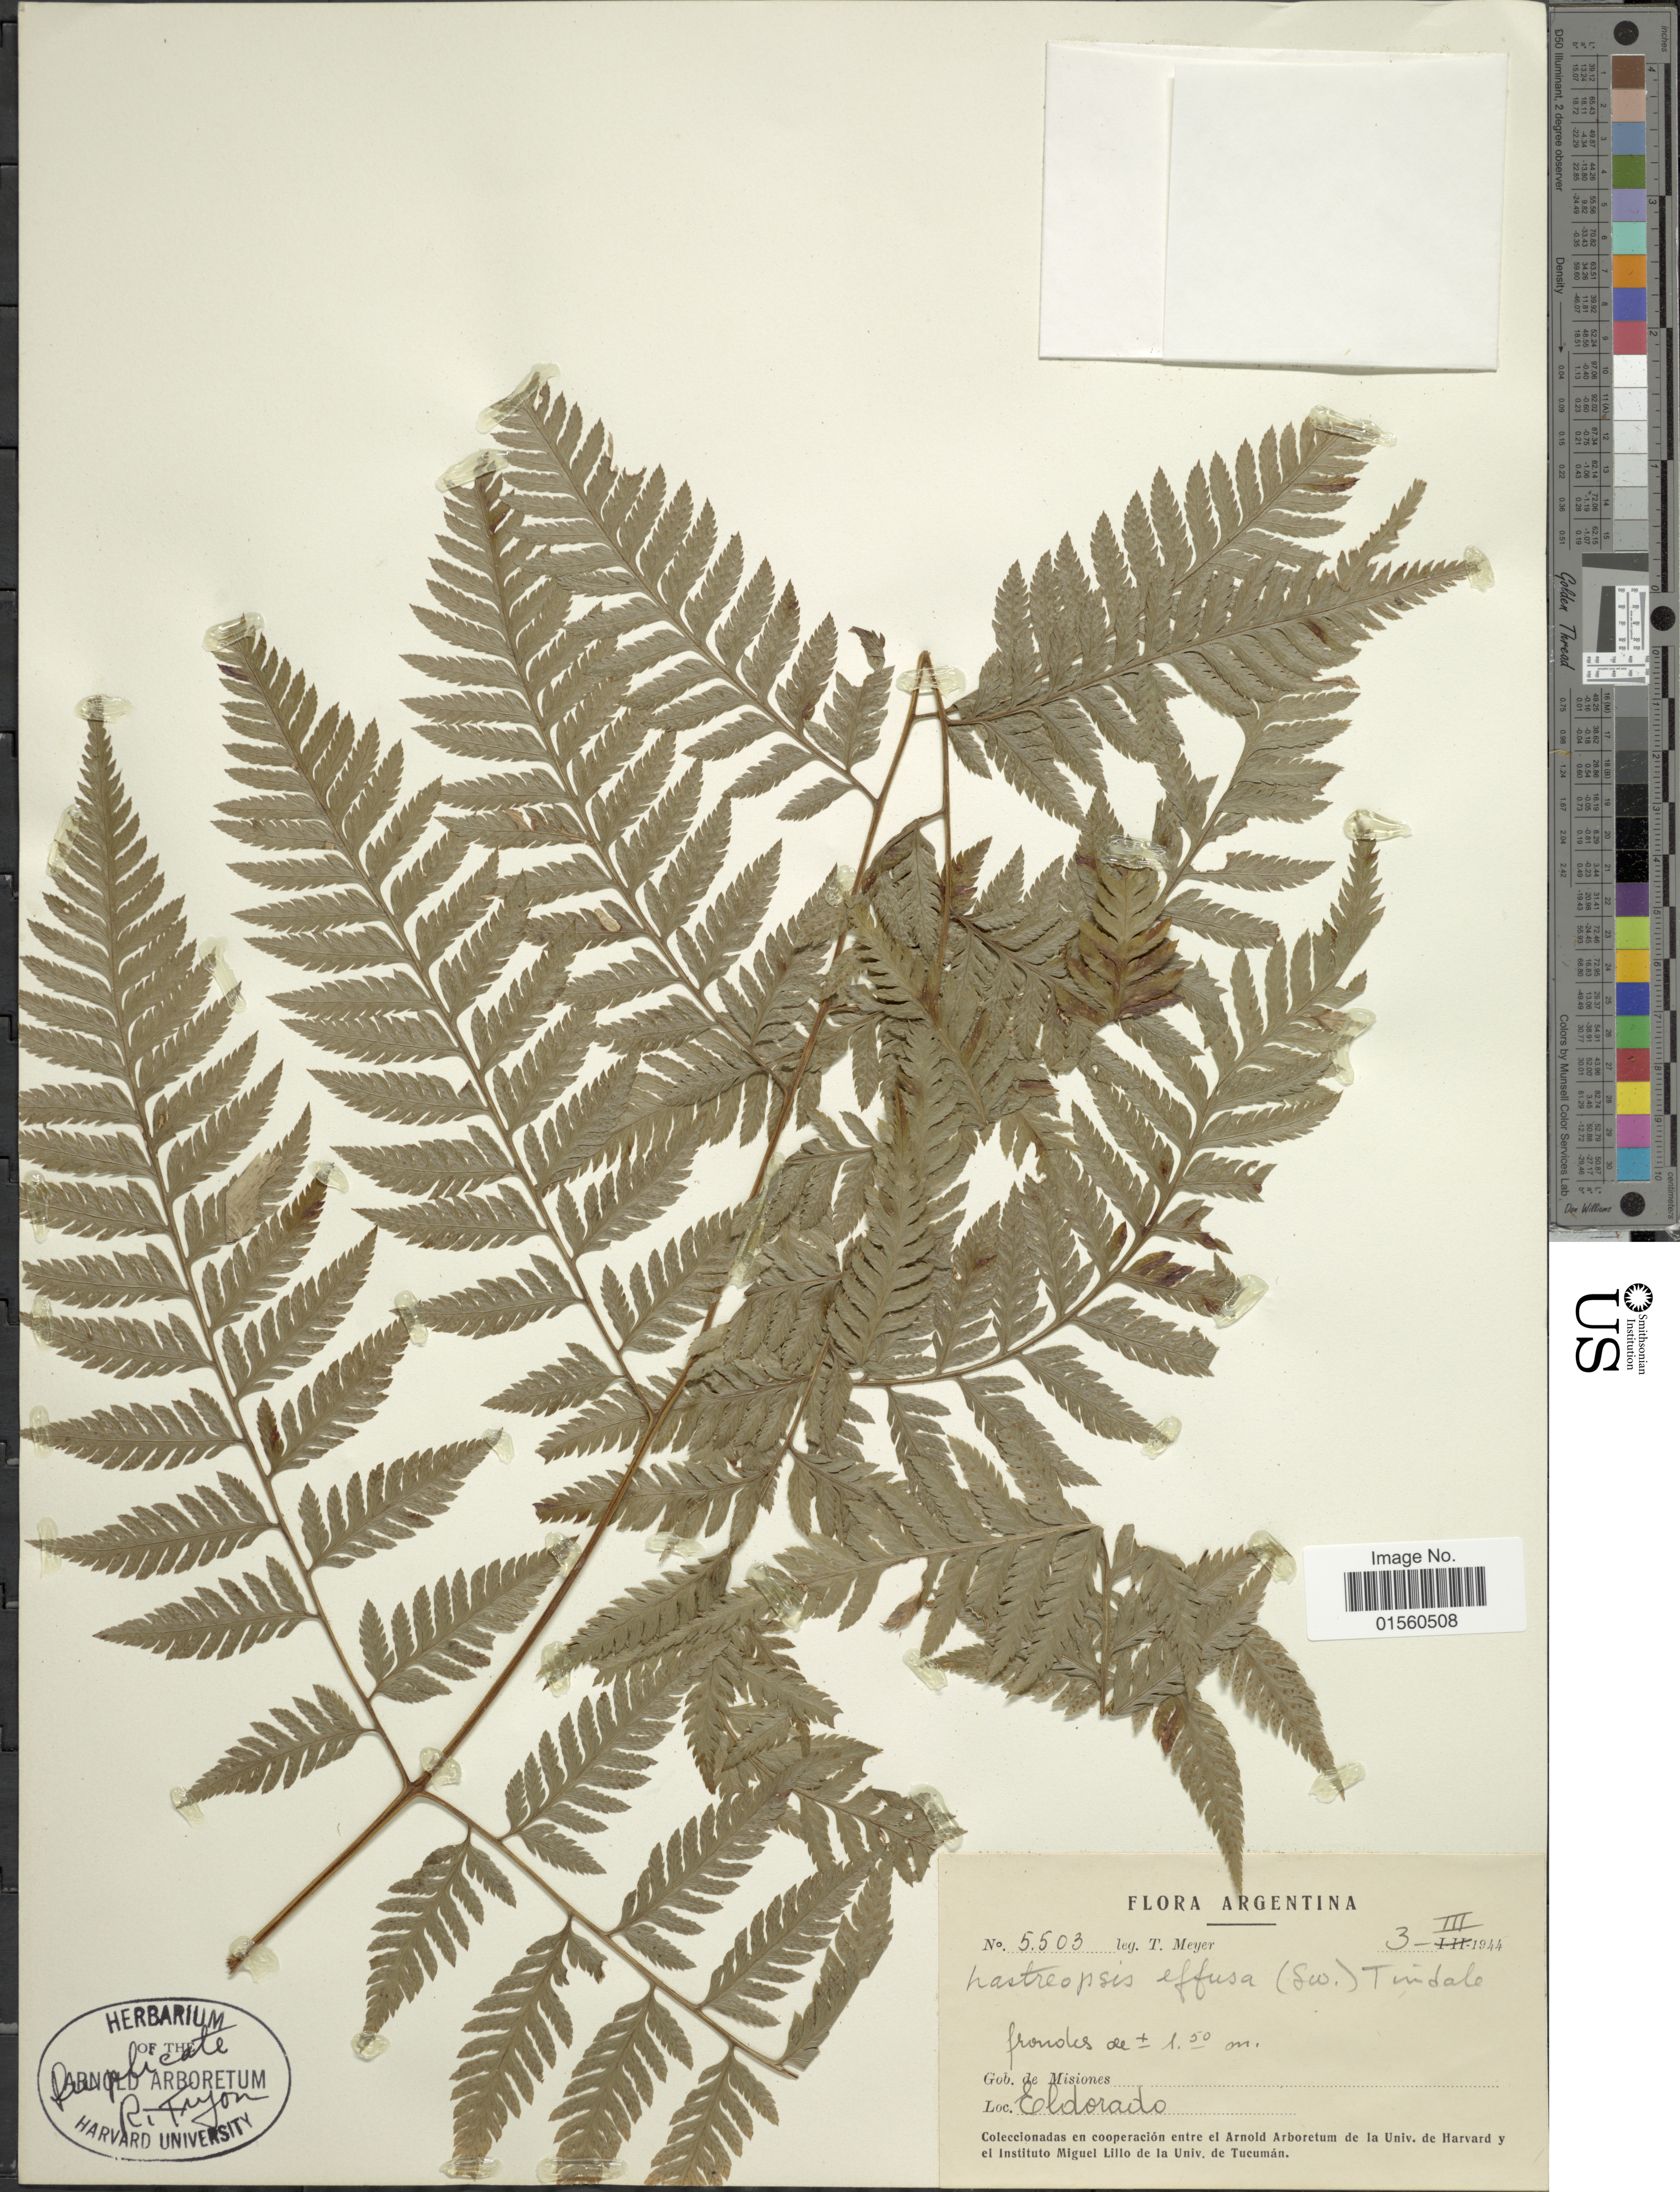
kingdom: Plantae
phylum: Tracheophyta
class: Polypodiopsida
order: Polypodiales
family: Dryopteridaceae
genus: Parapolystichum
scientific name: Parapolystichum effusum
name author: (Sw.) Ching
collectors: T. Meyer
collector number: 5503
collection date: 1944-03-03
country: Argentina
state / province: Misiones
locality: Gob. de Misiones, Eldorado